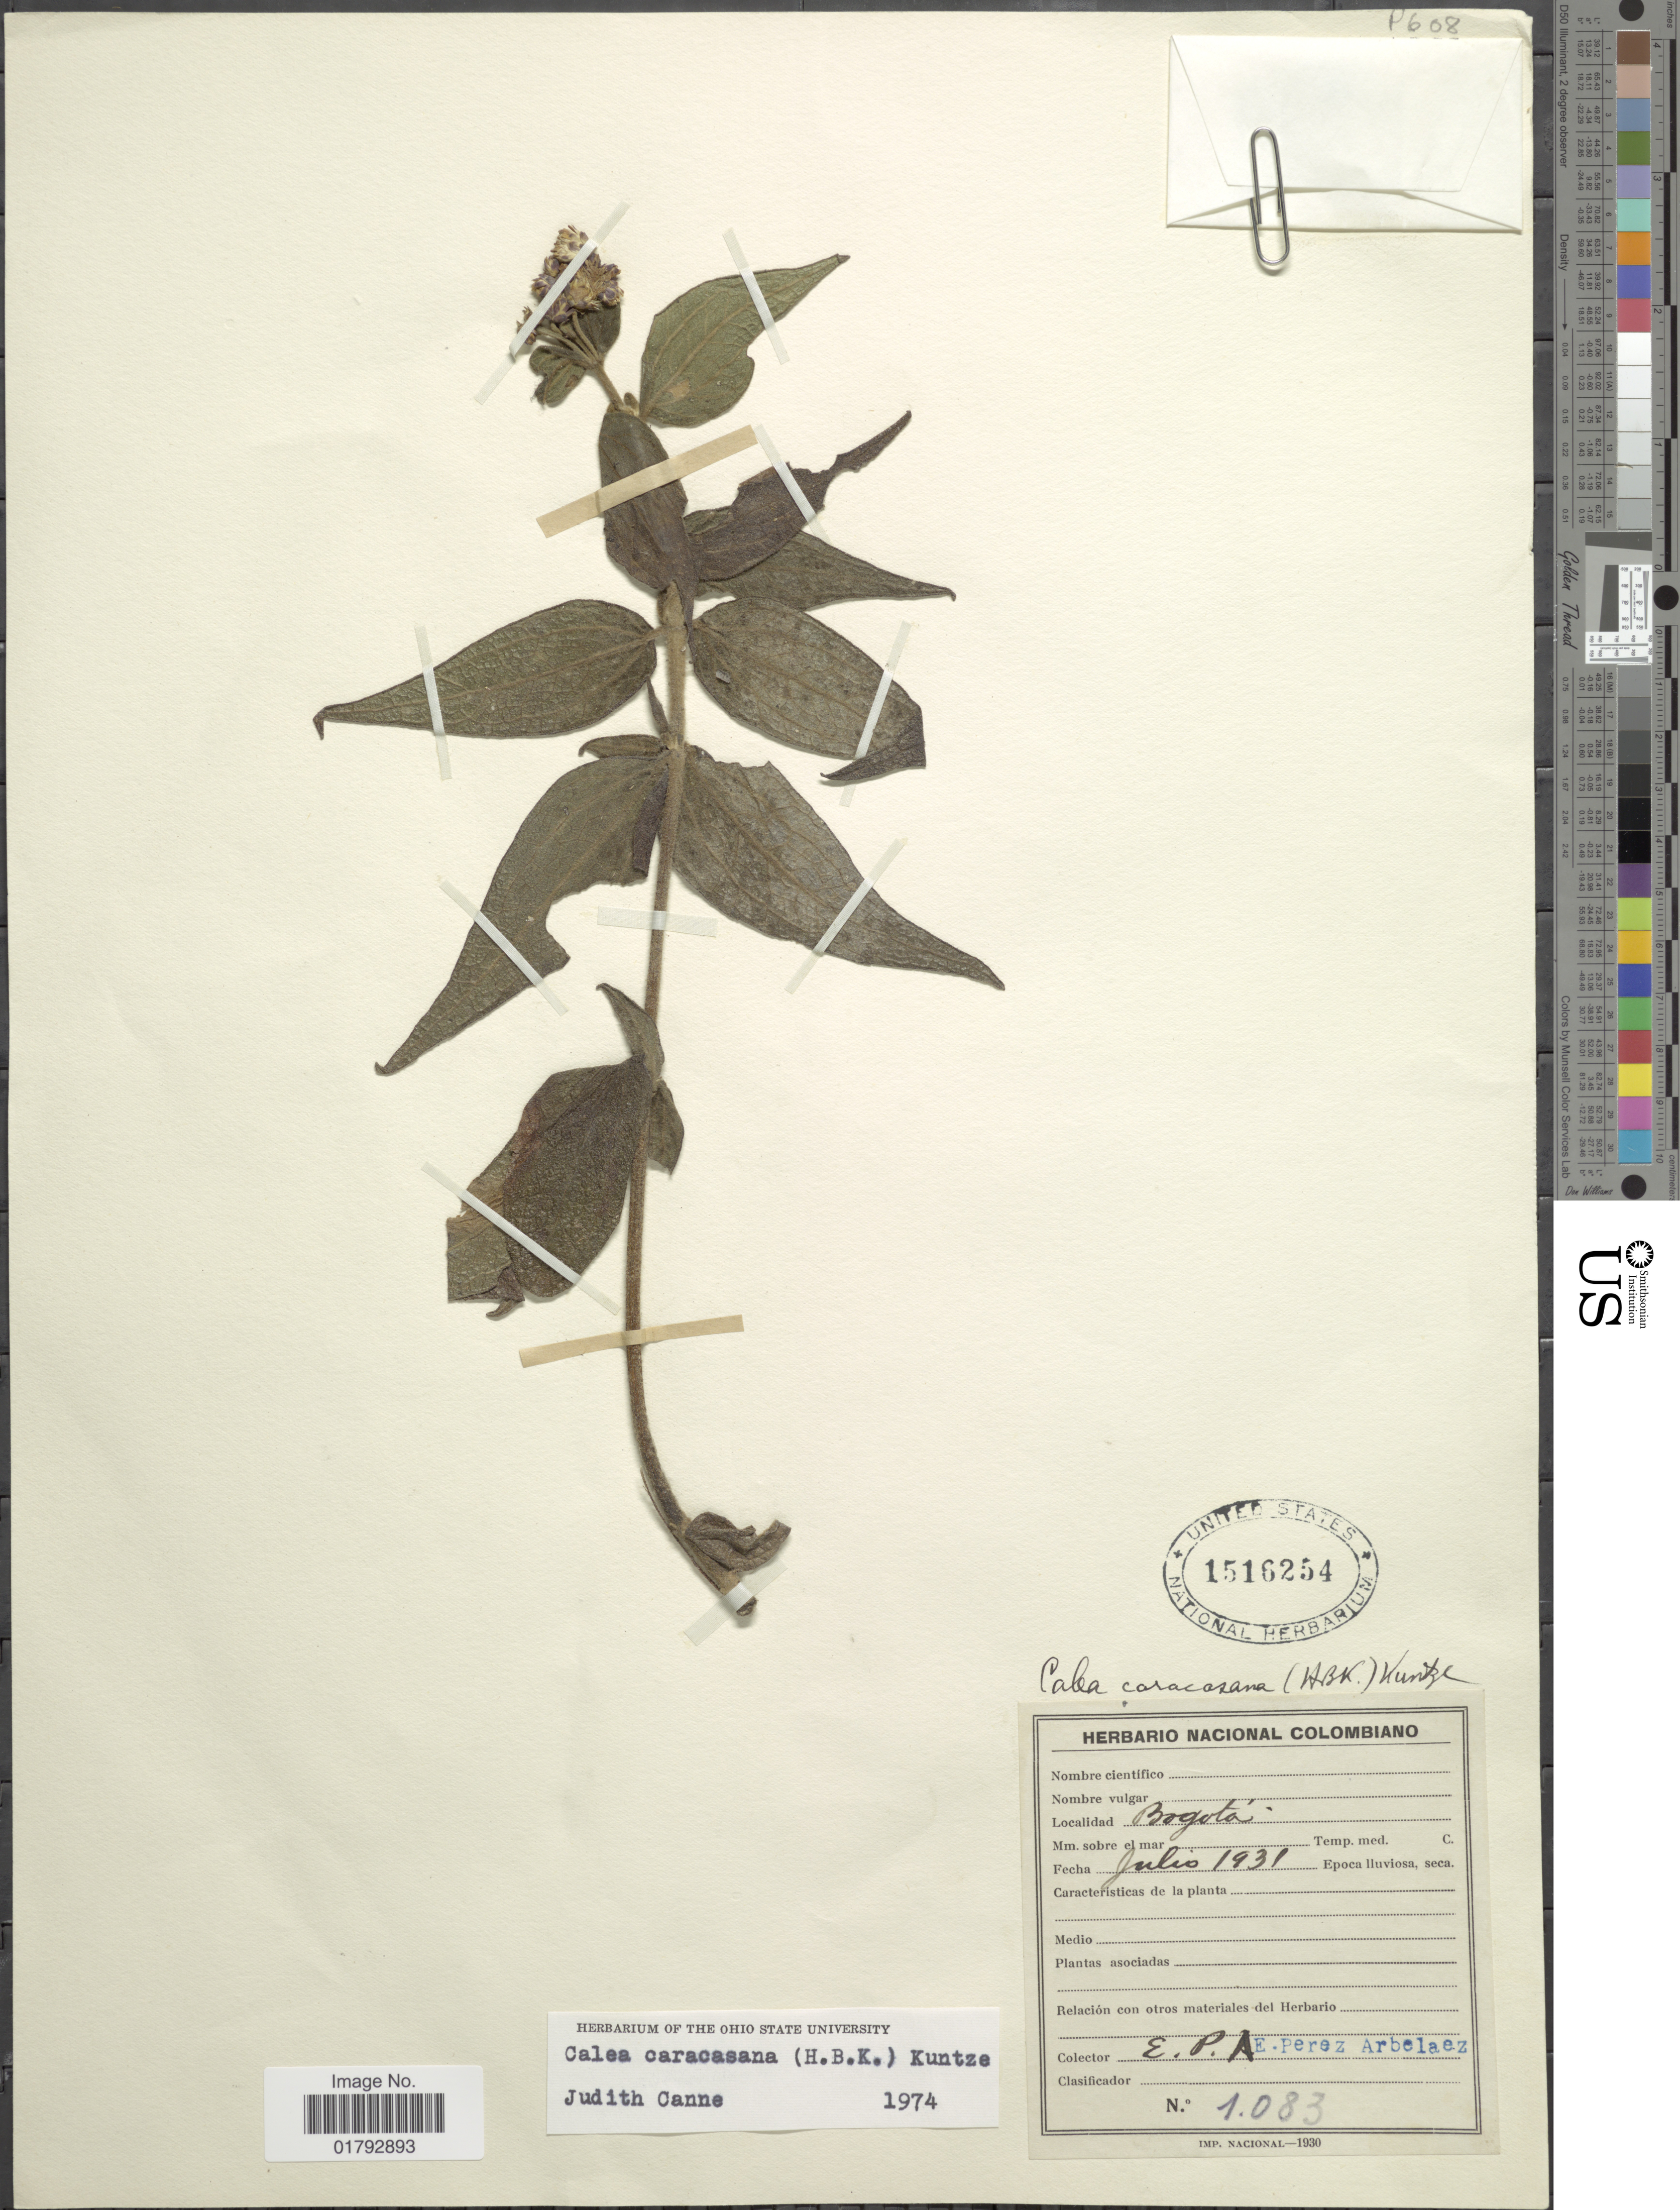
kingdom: Plantae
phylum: Tracheophyta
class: Magnoliopsida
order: Asterales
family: Asteraceae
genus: Alloispermum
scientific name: Alloispermum caracasanum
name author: (Kunth) H. Rob.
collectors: E. Pérez Arbeláez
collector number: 1083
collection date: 1931-07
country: Colombia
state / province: Bogota D.C.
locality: Bogota.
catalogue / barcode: US 1516254